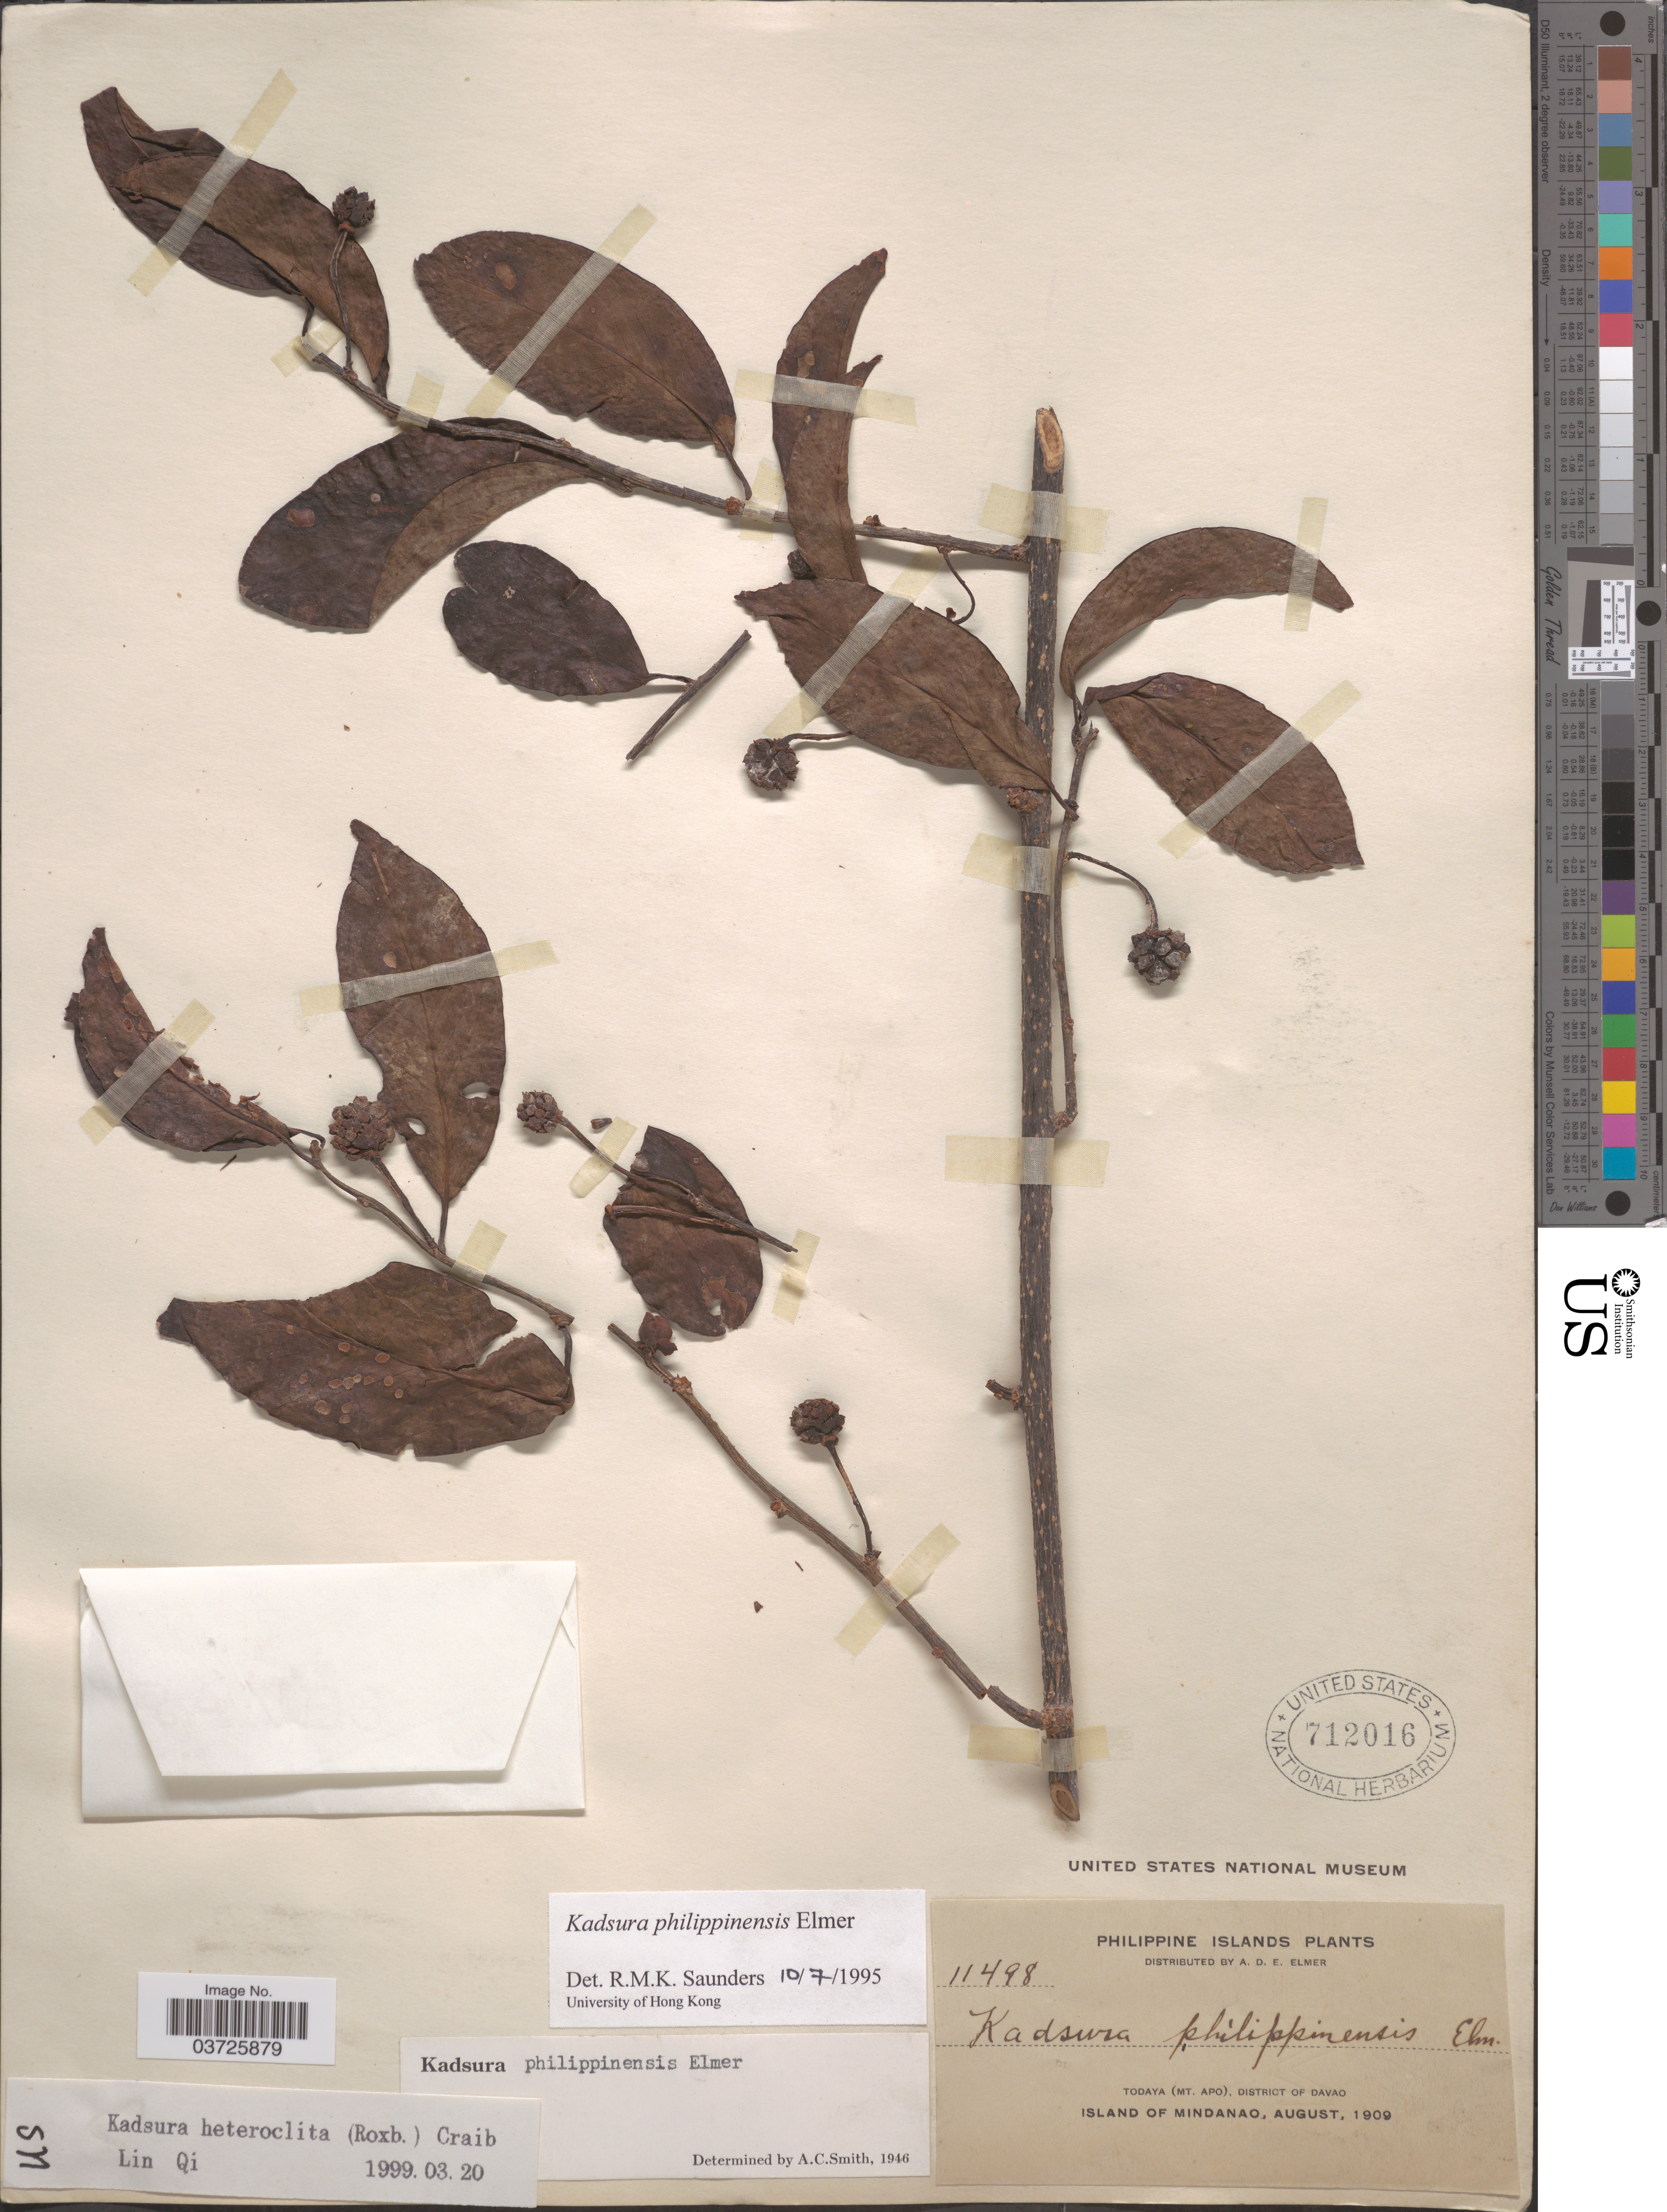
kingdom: Plantae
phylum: Tracheophyta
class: Magnoliopsida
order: Austrobaileyales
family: Schisandraceae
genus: Kadsura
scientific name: Kadsura heteroclita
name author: (Roxb.) Craib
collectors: A. D. E. Elmer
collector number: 11498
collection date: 1909-08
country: Philippines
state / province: Davao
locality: Todaya (Mt. Apo), District of Davao. Island of Mindanao.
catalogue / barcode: US 712016